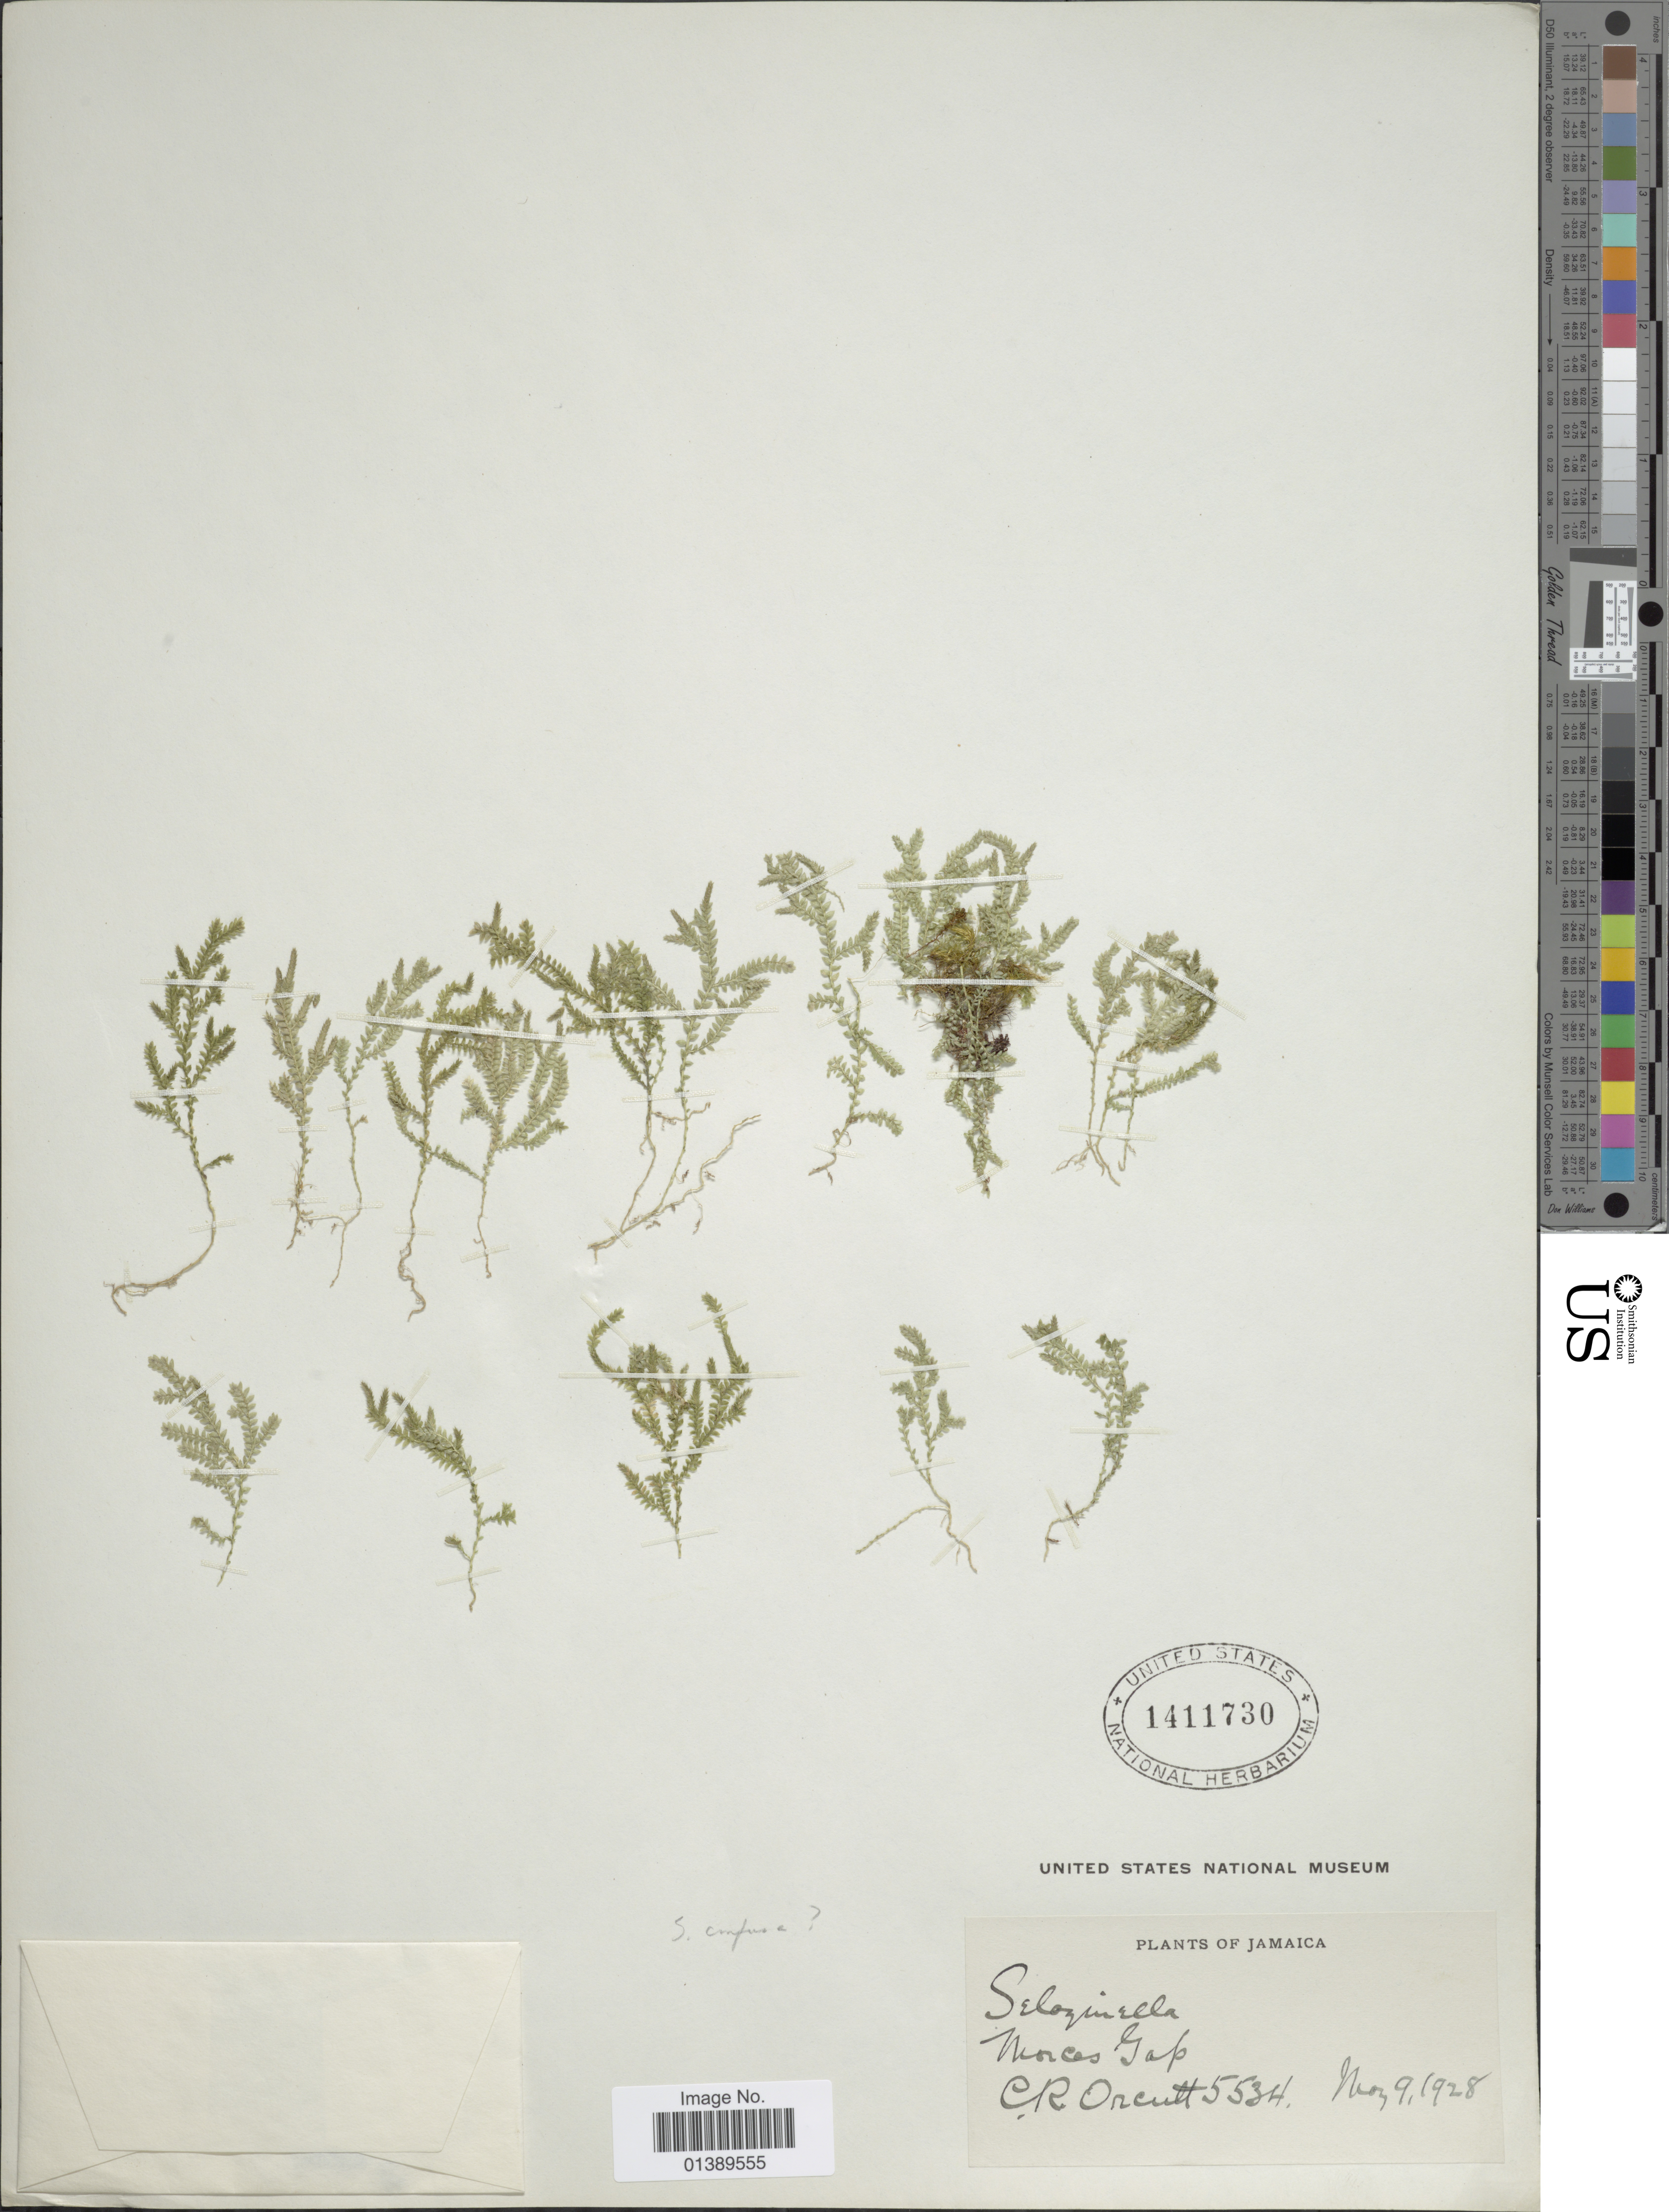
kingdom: Plantae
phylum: Tracheophyta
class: Lycopodiopsida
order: Selaginellales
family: Selaginellaceae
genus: Selaginella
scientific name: Selaginella confusa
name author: Spring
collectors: C. R. Orcutt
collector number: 5534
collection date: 1928-05-09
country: Jamaica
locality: Morces Gap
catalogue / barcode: US 1411730